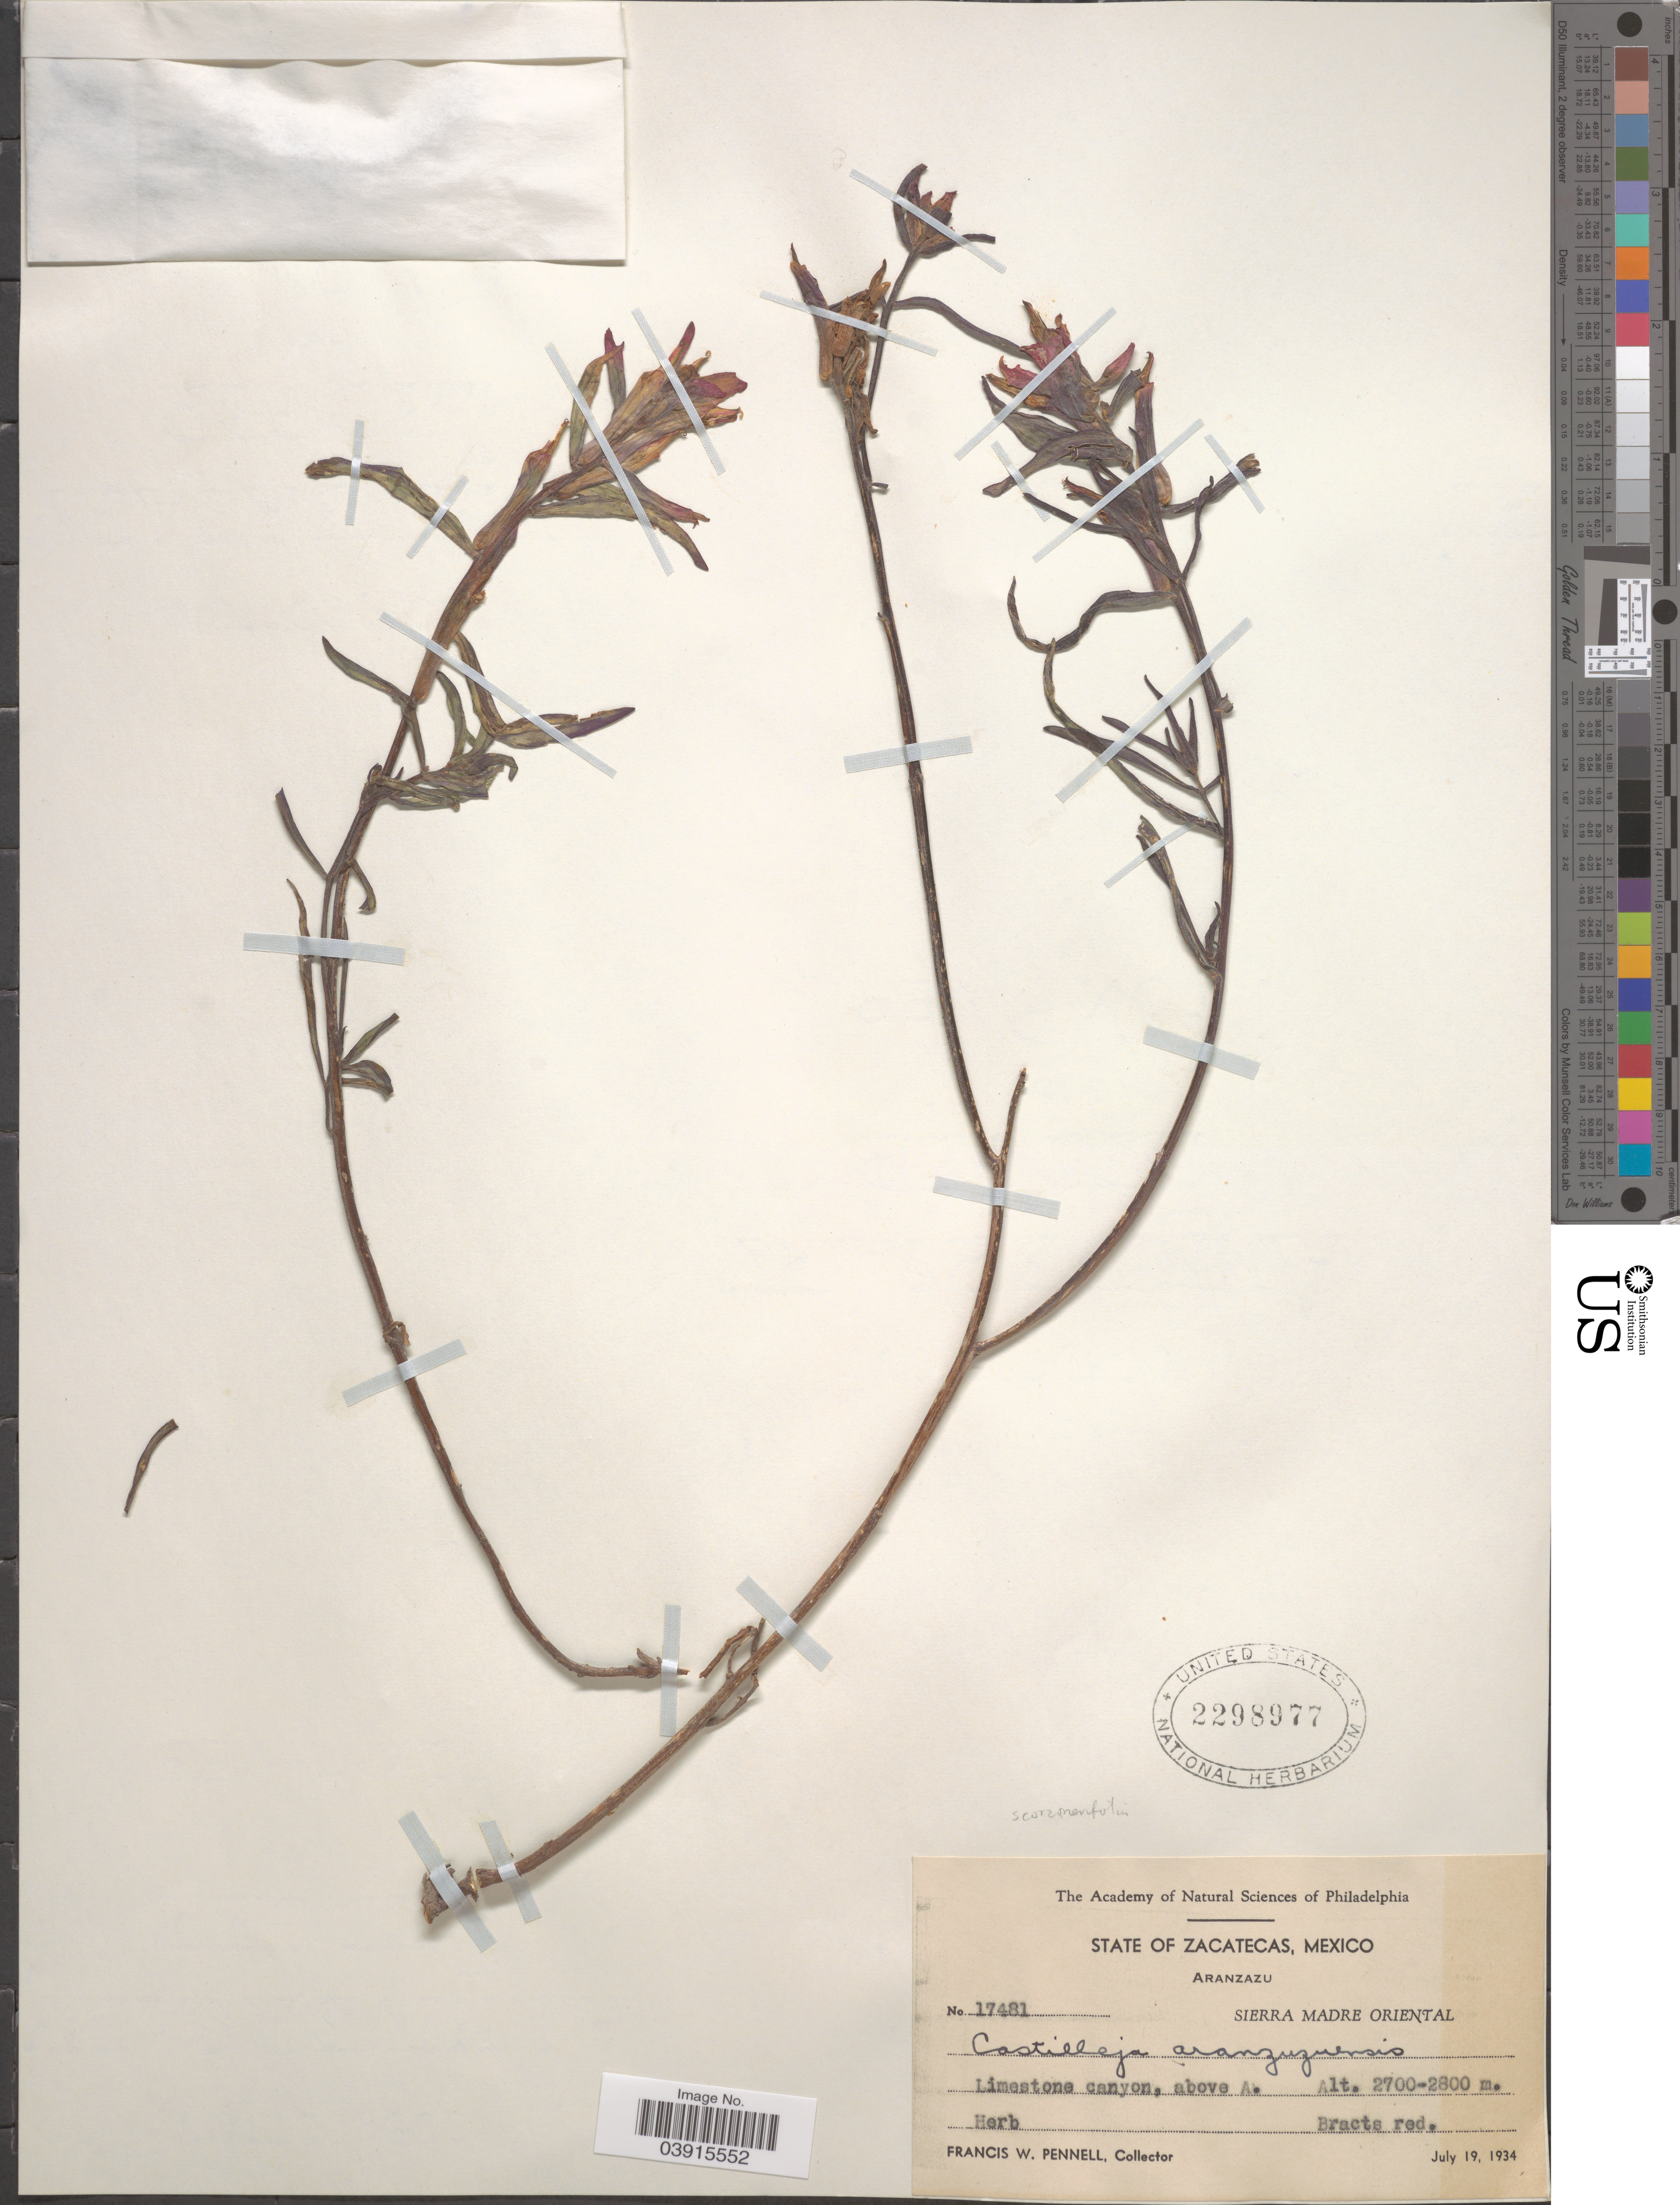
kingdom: Plantae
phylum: Tracheophyta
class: Magnoliopsida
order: Lamiales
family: Orobanchaceae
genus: Castilleja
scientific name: Castilleja scorzonerifolia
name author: Kunth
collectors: F. W. Pennell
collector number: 17481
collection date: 1934-07-19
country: Mexico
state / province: Zacatecas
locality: Aranzazu. Sierra Madre Oriental. Limestone canyon, above A.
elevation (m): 2700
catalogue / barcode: US 2298977